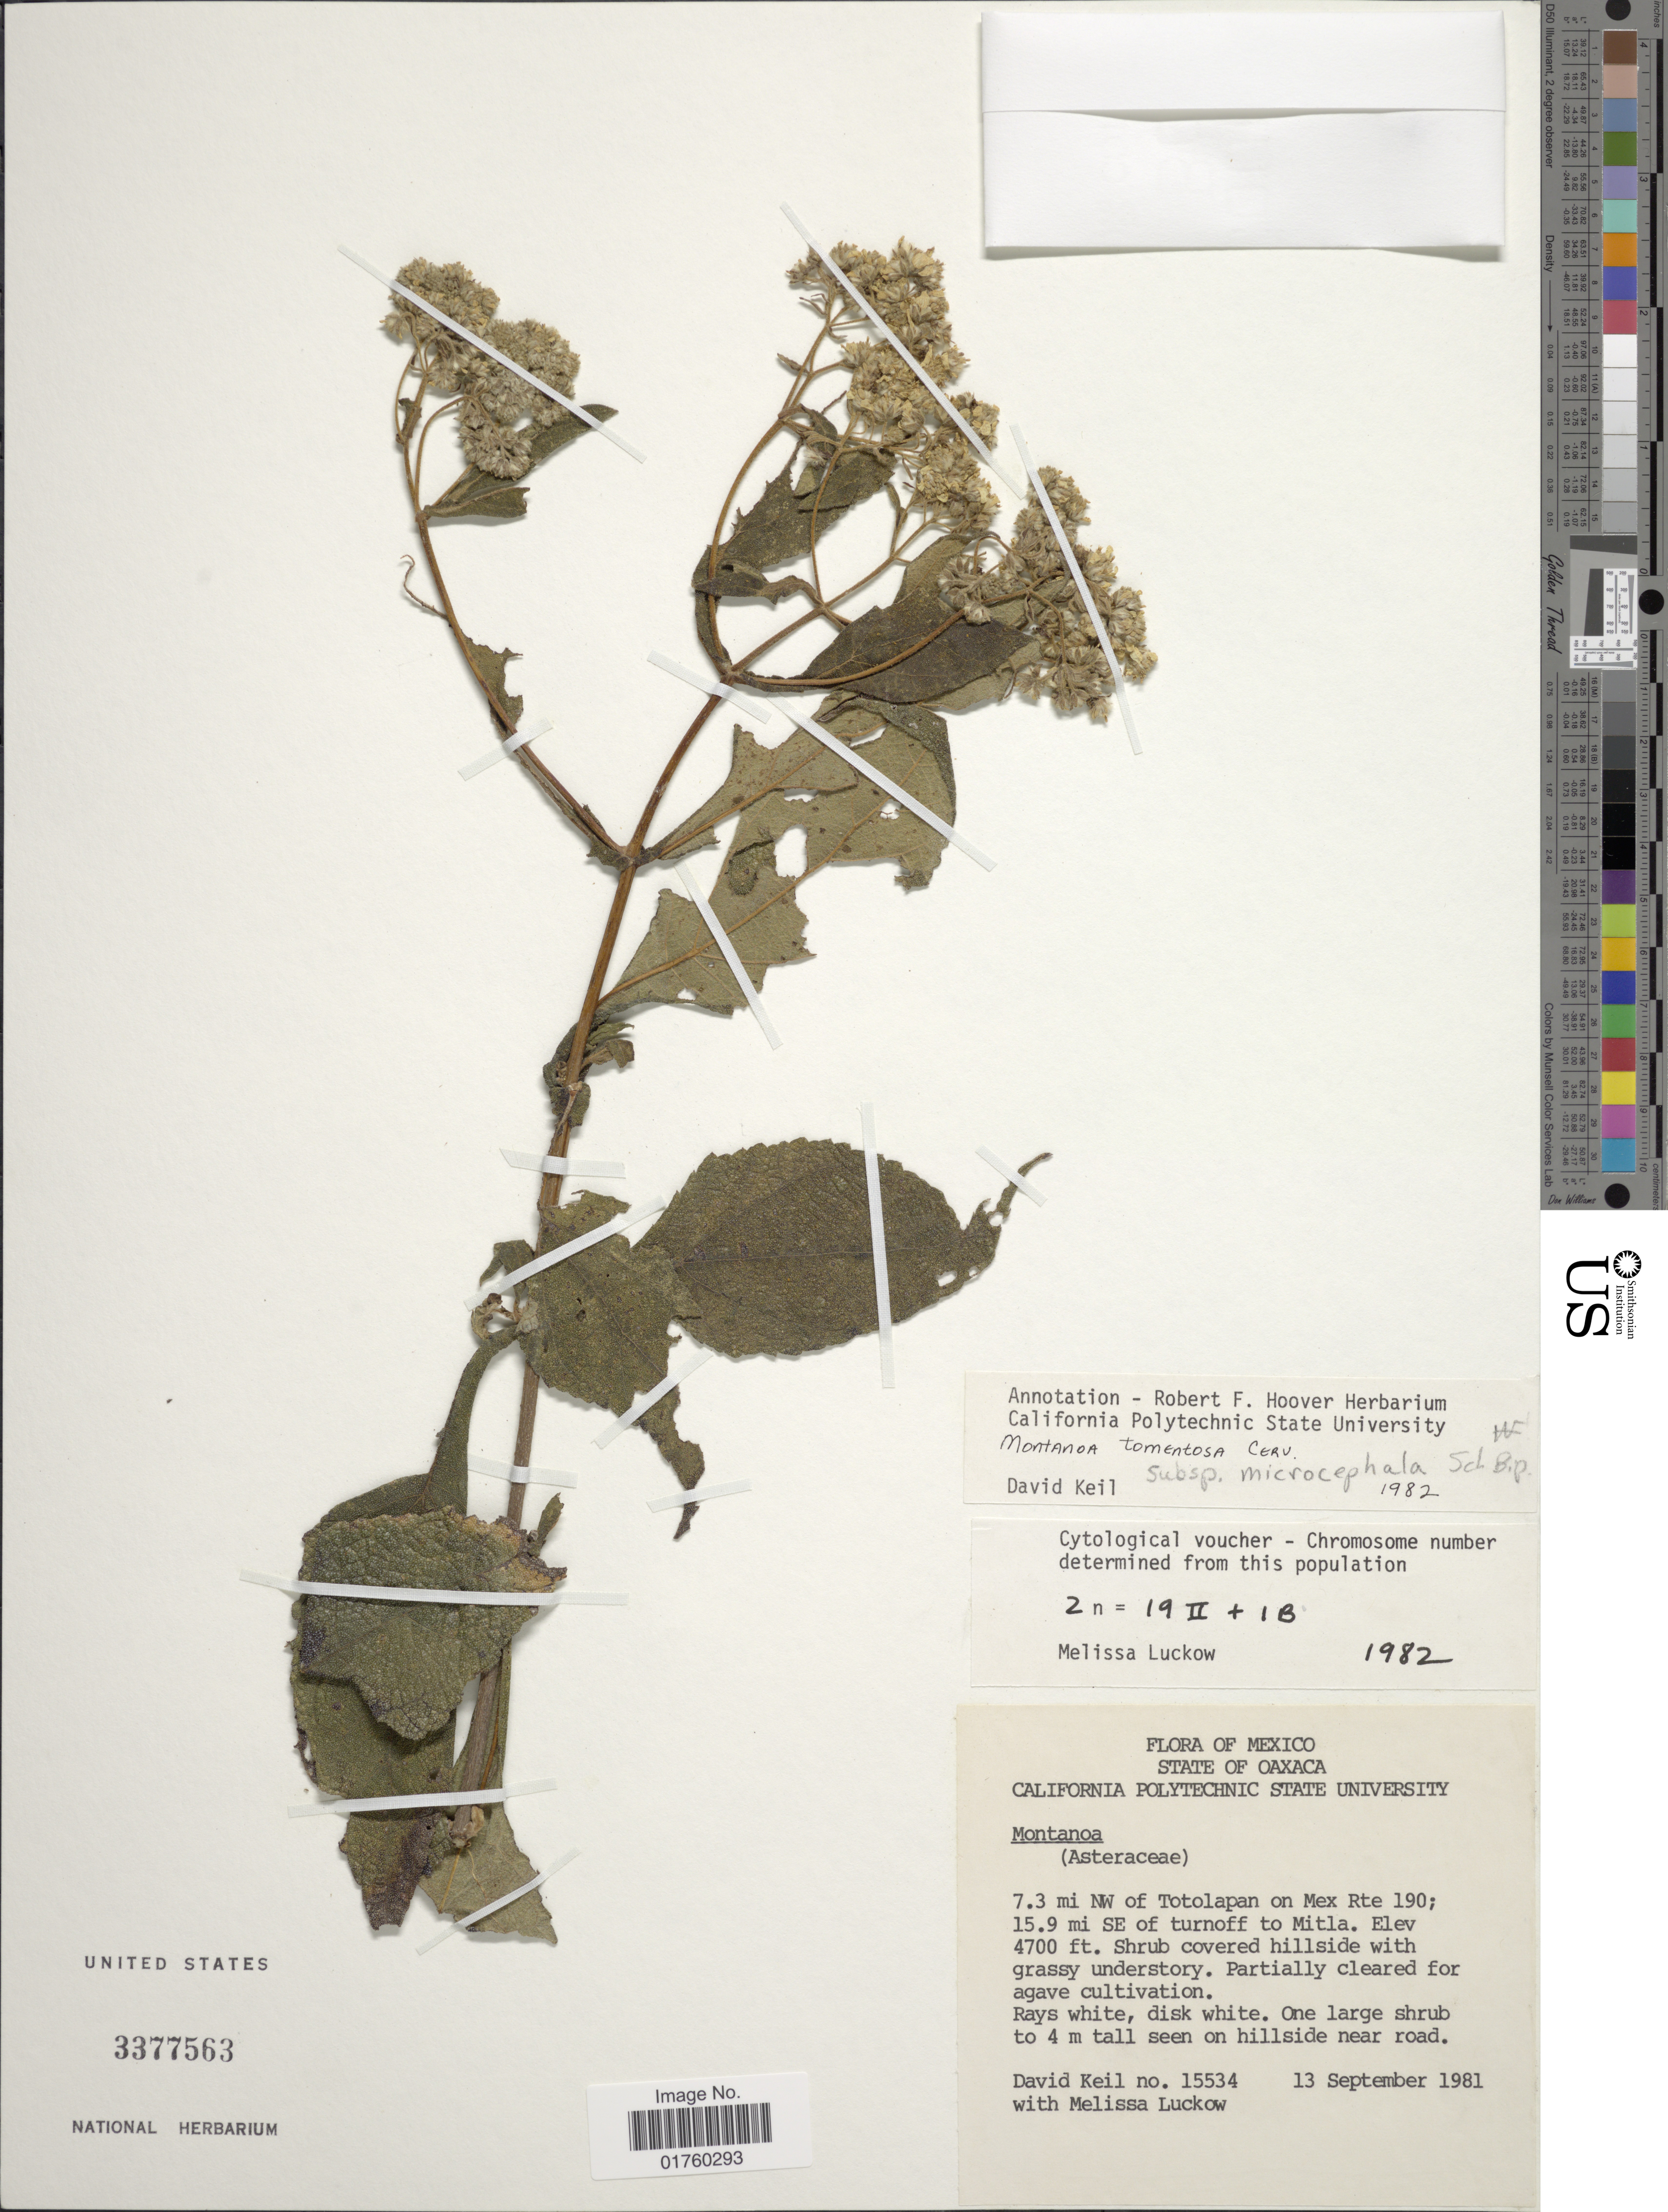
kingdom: Plantae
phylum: Tracheophyta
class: Magnoliopsida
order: Asterales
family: Asteraceae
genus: Montanoa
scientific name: Montanoa tomentosa subsp. microcephala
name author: (Sch. Bip.) B.L. Turner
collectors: D. J. Keil & M. A. Luckow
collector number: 15534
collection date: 1981-09-13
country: Mexico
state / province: Oaxaca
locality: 7.3 mi NW of Totolapan on Mex Rte 190; 15.9 mi SE of turnoff to Mitla, partially cleared for agave cultivation.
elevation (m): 1433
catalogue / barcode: US 3377563